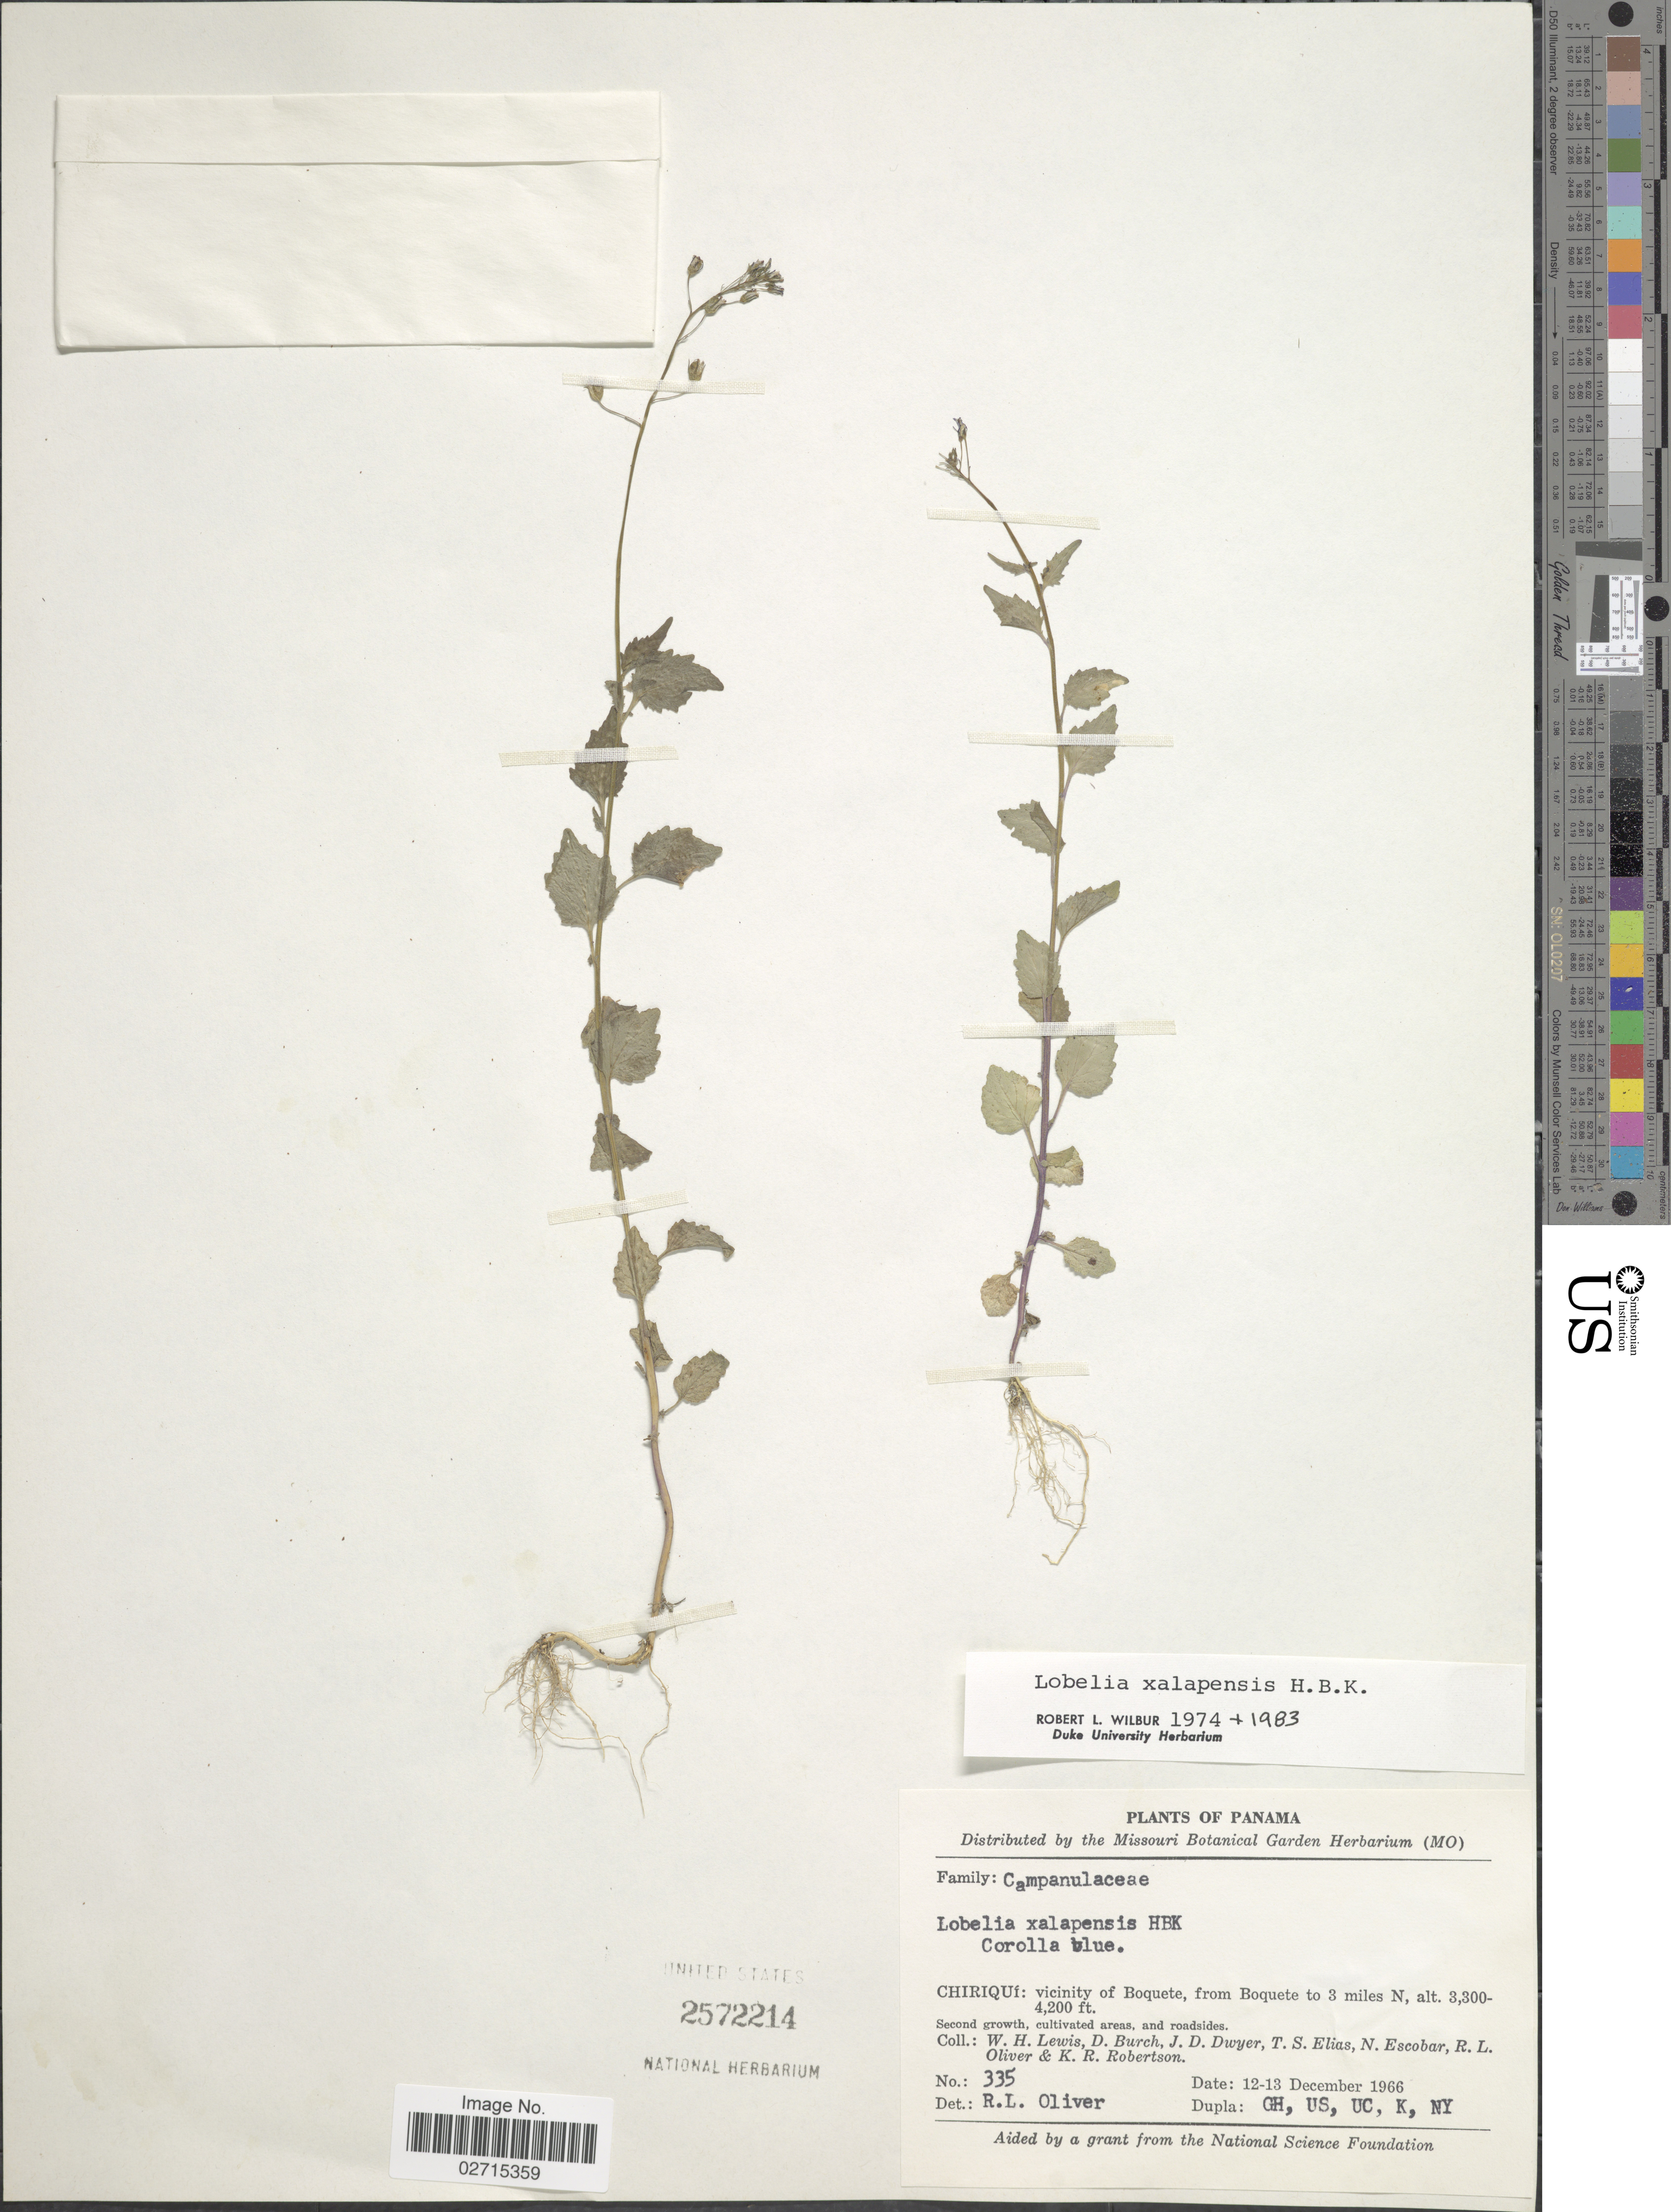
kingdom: Plantae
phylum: Tracheophyta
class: Magnoliopsida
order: Asterales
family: Campanulaceae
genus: Lobelia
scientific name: Lobelia xalapensis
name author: Kunth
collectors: W. H. Lewis, D. Burch, J. D. Dwyer, T. S. Elias & et al.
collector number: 335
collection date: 1966-12-12/1966-12-13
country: Panama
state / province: Chiriqui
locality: Vicinity of Boquete, from Boquete to 3 miles N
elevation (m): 1006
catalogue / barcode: US 2572214